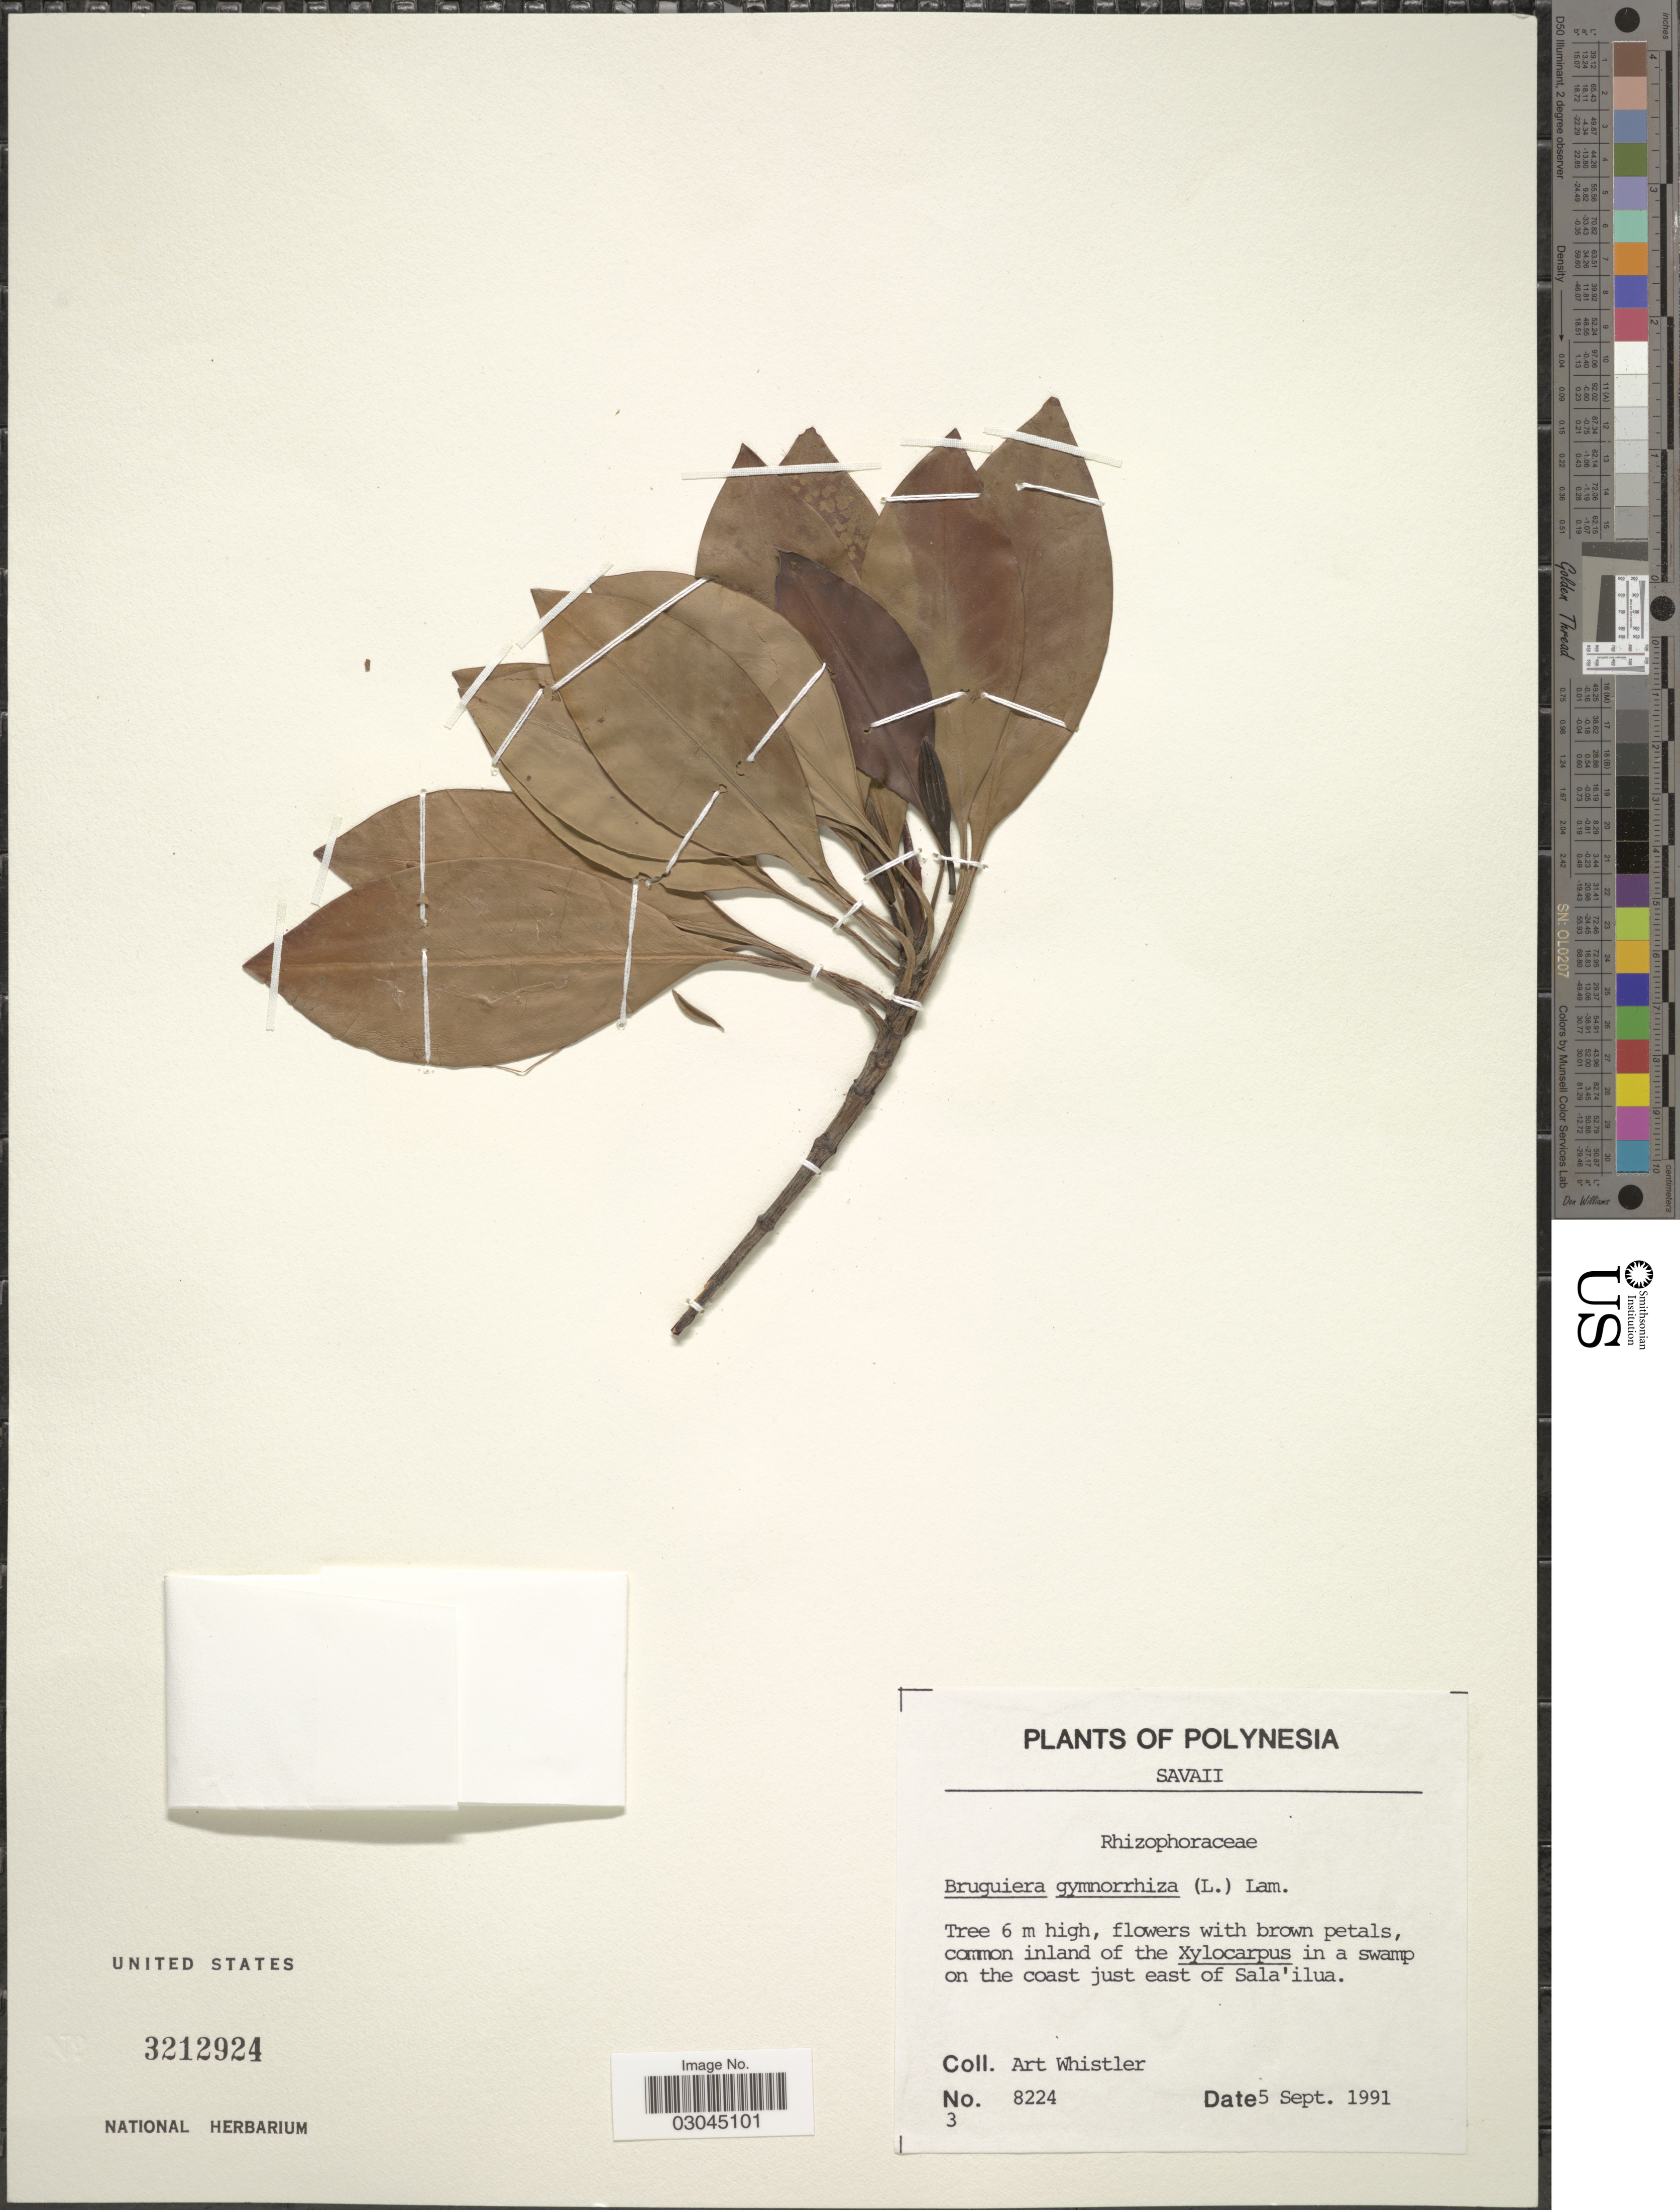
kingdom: Plantae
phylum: Tracheophyta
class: Magnoliopsida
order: Malpighiales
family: Rhizophoraceae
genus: Bruguiera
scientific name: Bruguiera gymnorhiza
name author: (L.) Savigny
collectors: A. Whistler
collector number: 8224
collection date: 1991-09-05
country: Samoa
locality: Savaii, in a swamp on the coast just east of Sala'ilua.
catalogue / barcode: US 3202924